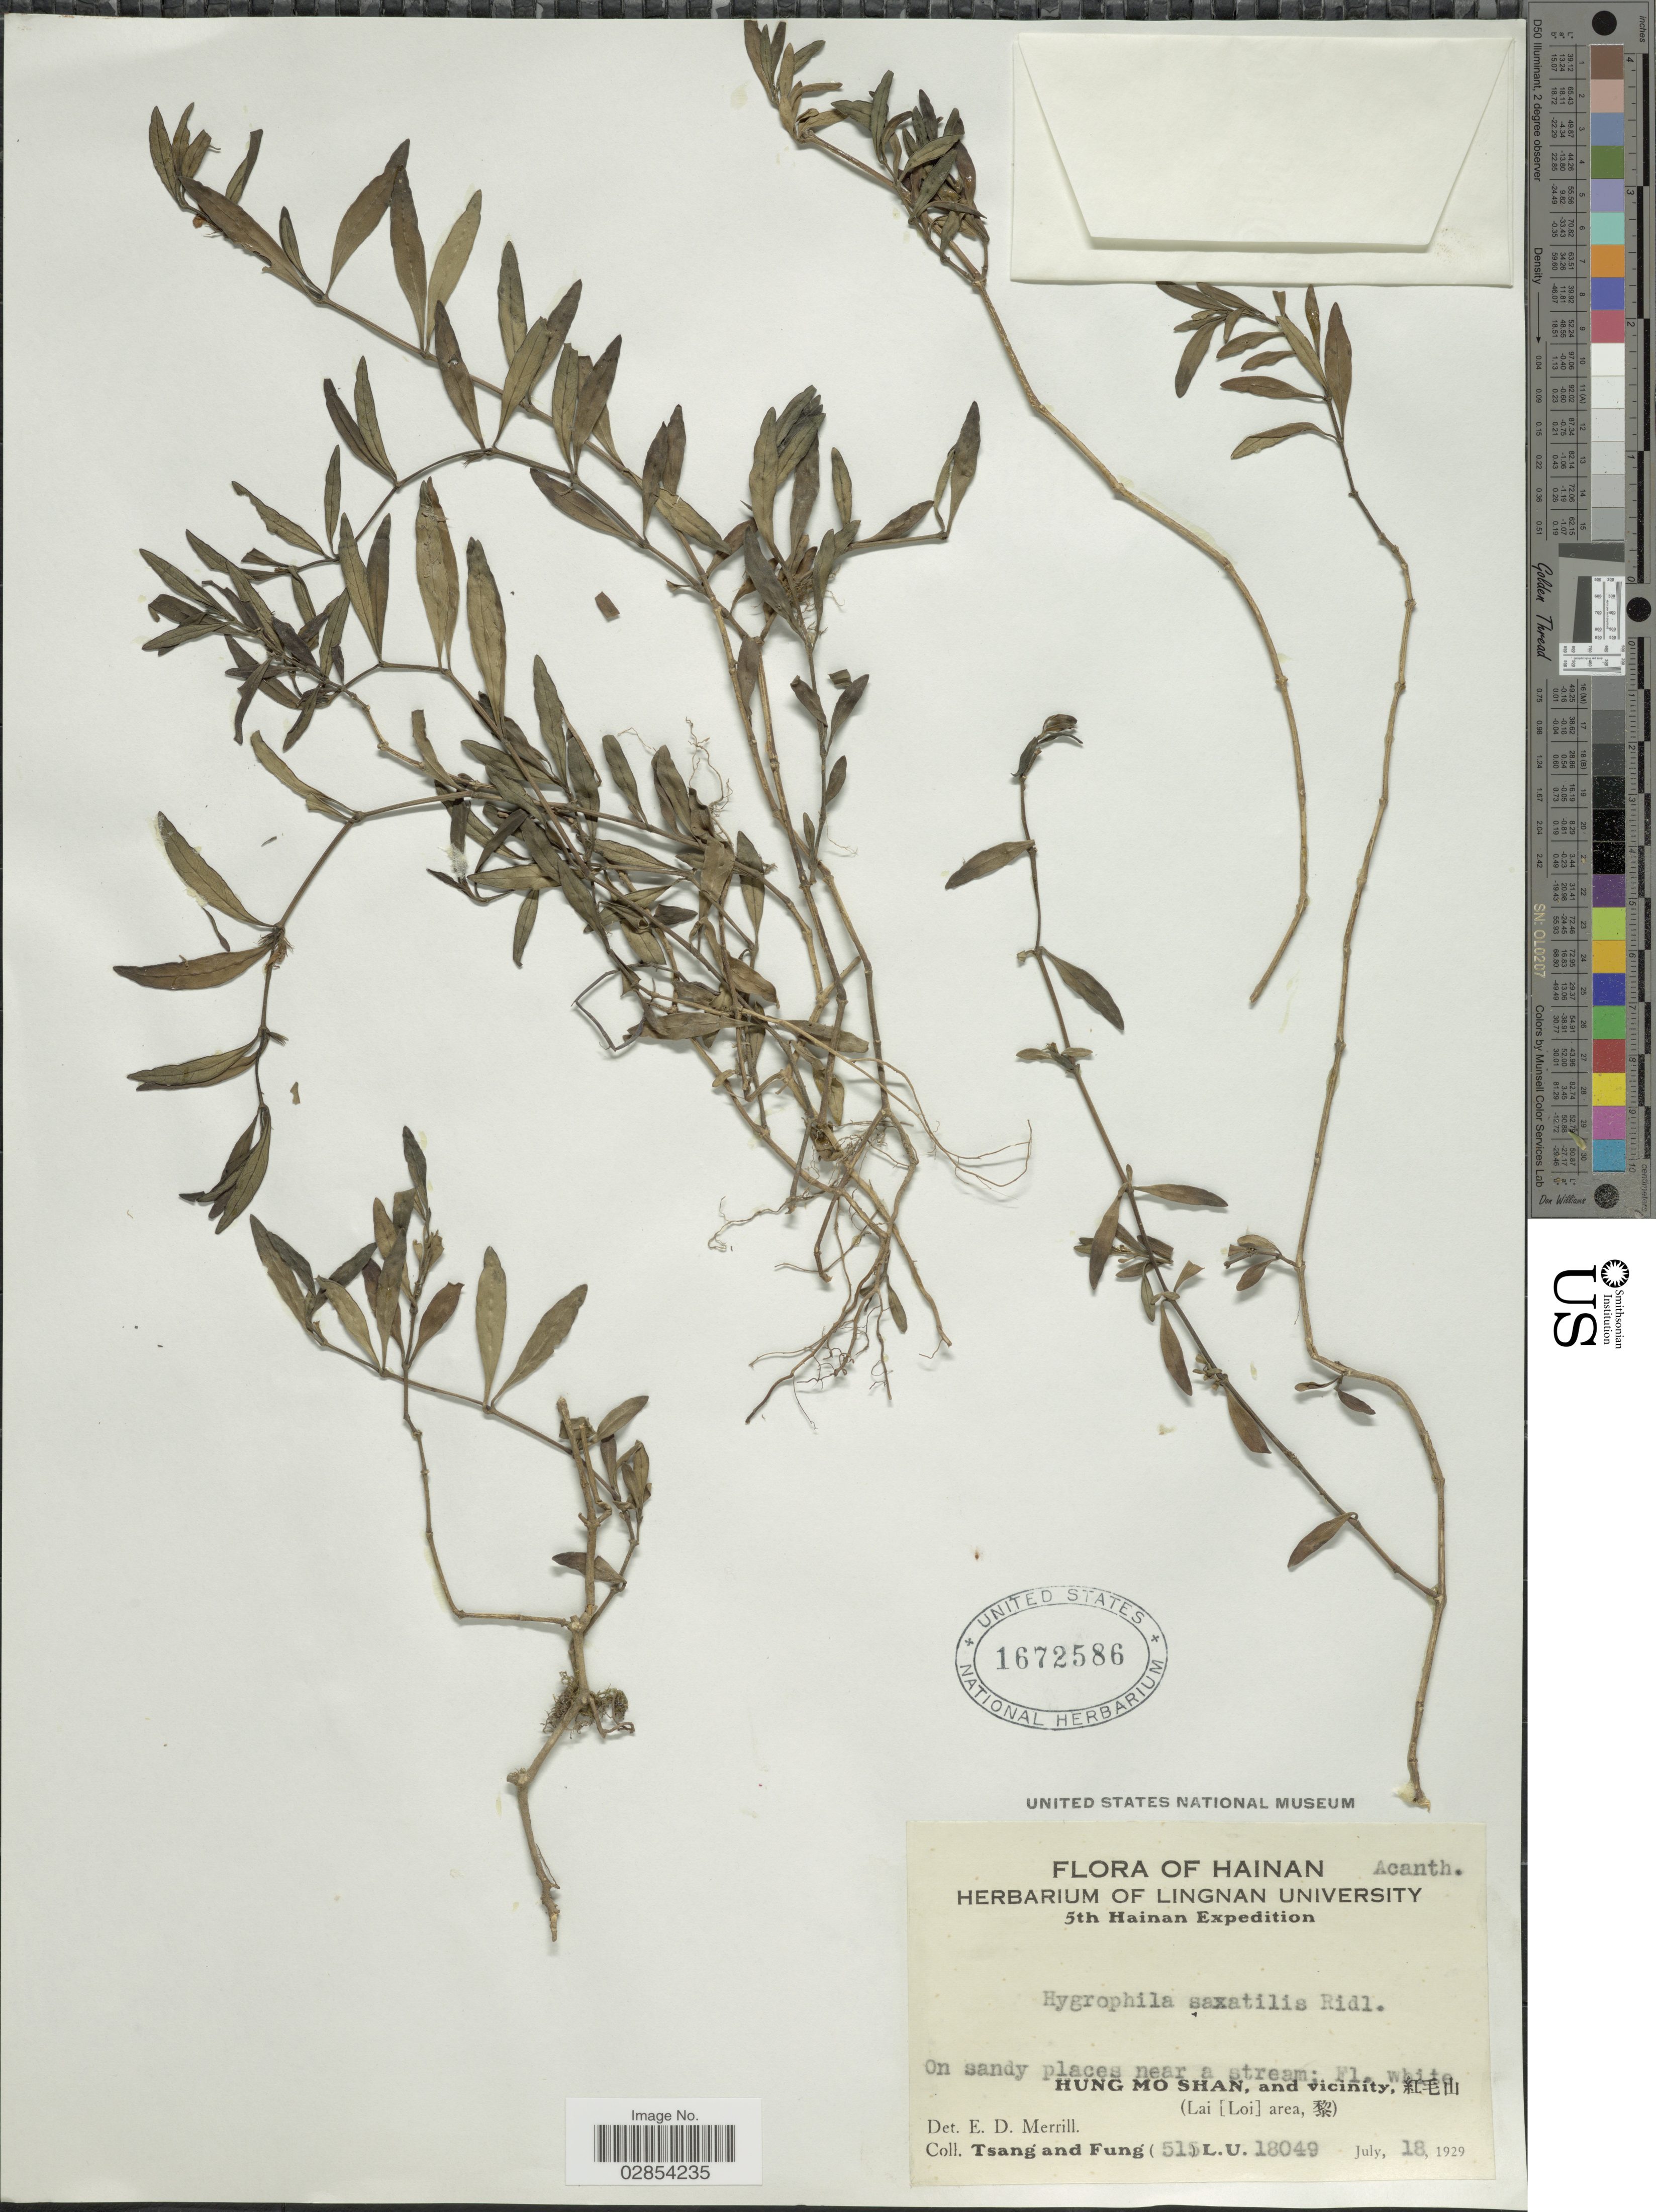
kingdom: Plantae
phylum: Tracheophyta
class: Magnoliopsida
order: Lamiales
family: Acanthaceae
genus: Hygrophila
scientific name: Hygrophila saxatilis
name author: Ridl.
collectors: -- Tsang & Fung, --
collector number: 515L.U.18049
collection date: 1929-07-18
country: China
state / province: Hainan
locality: Hung Mo Shan, and vicinity, X. (Lai [Loi] area, X).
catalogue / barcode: US 1672586